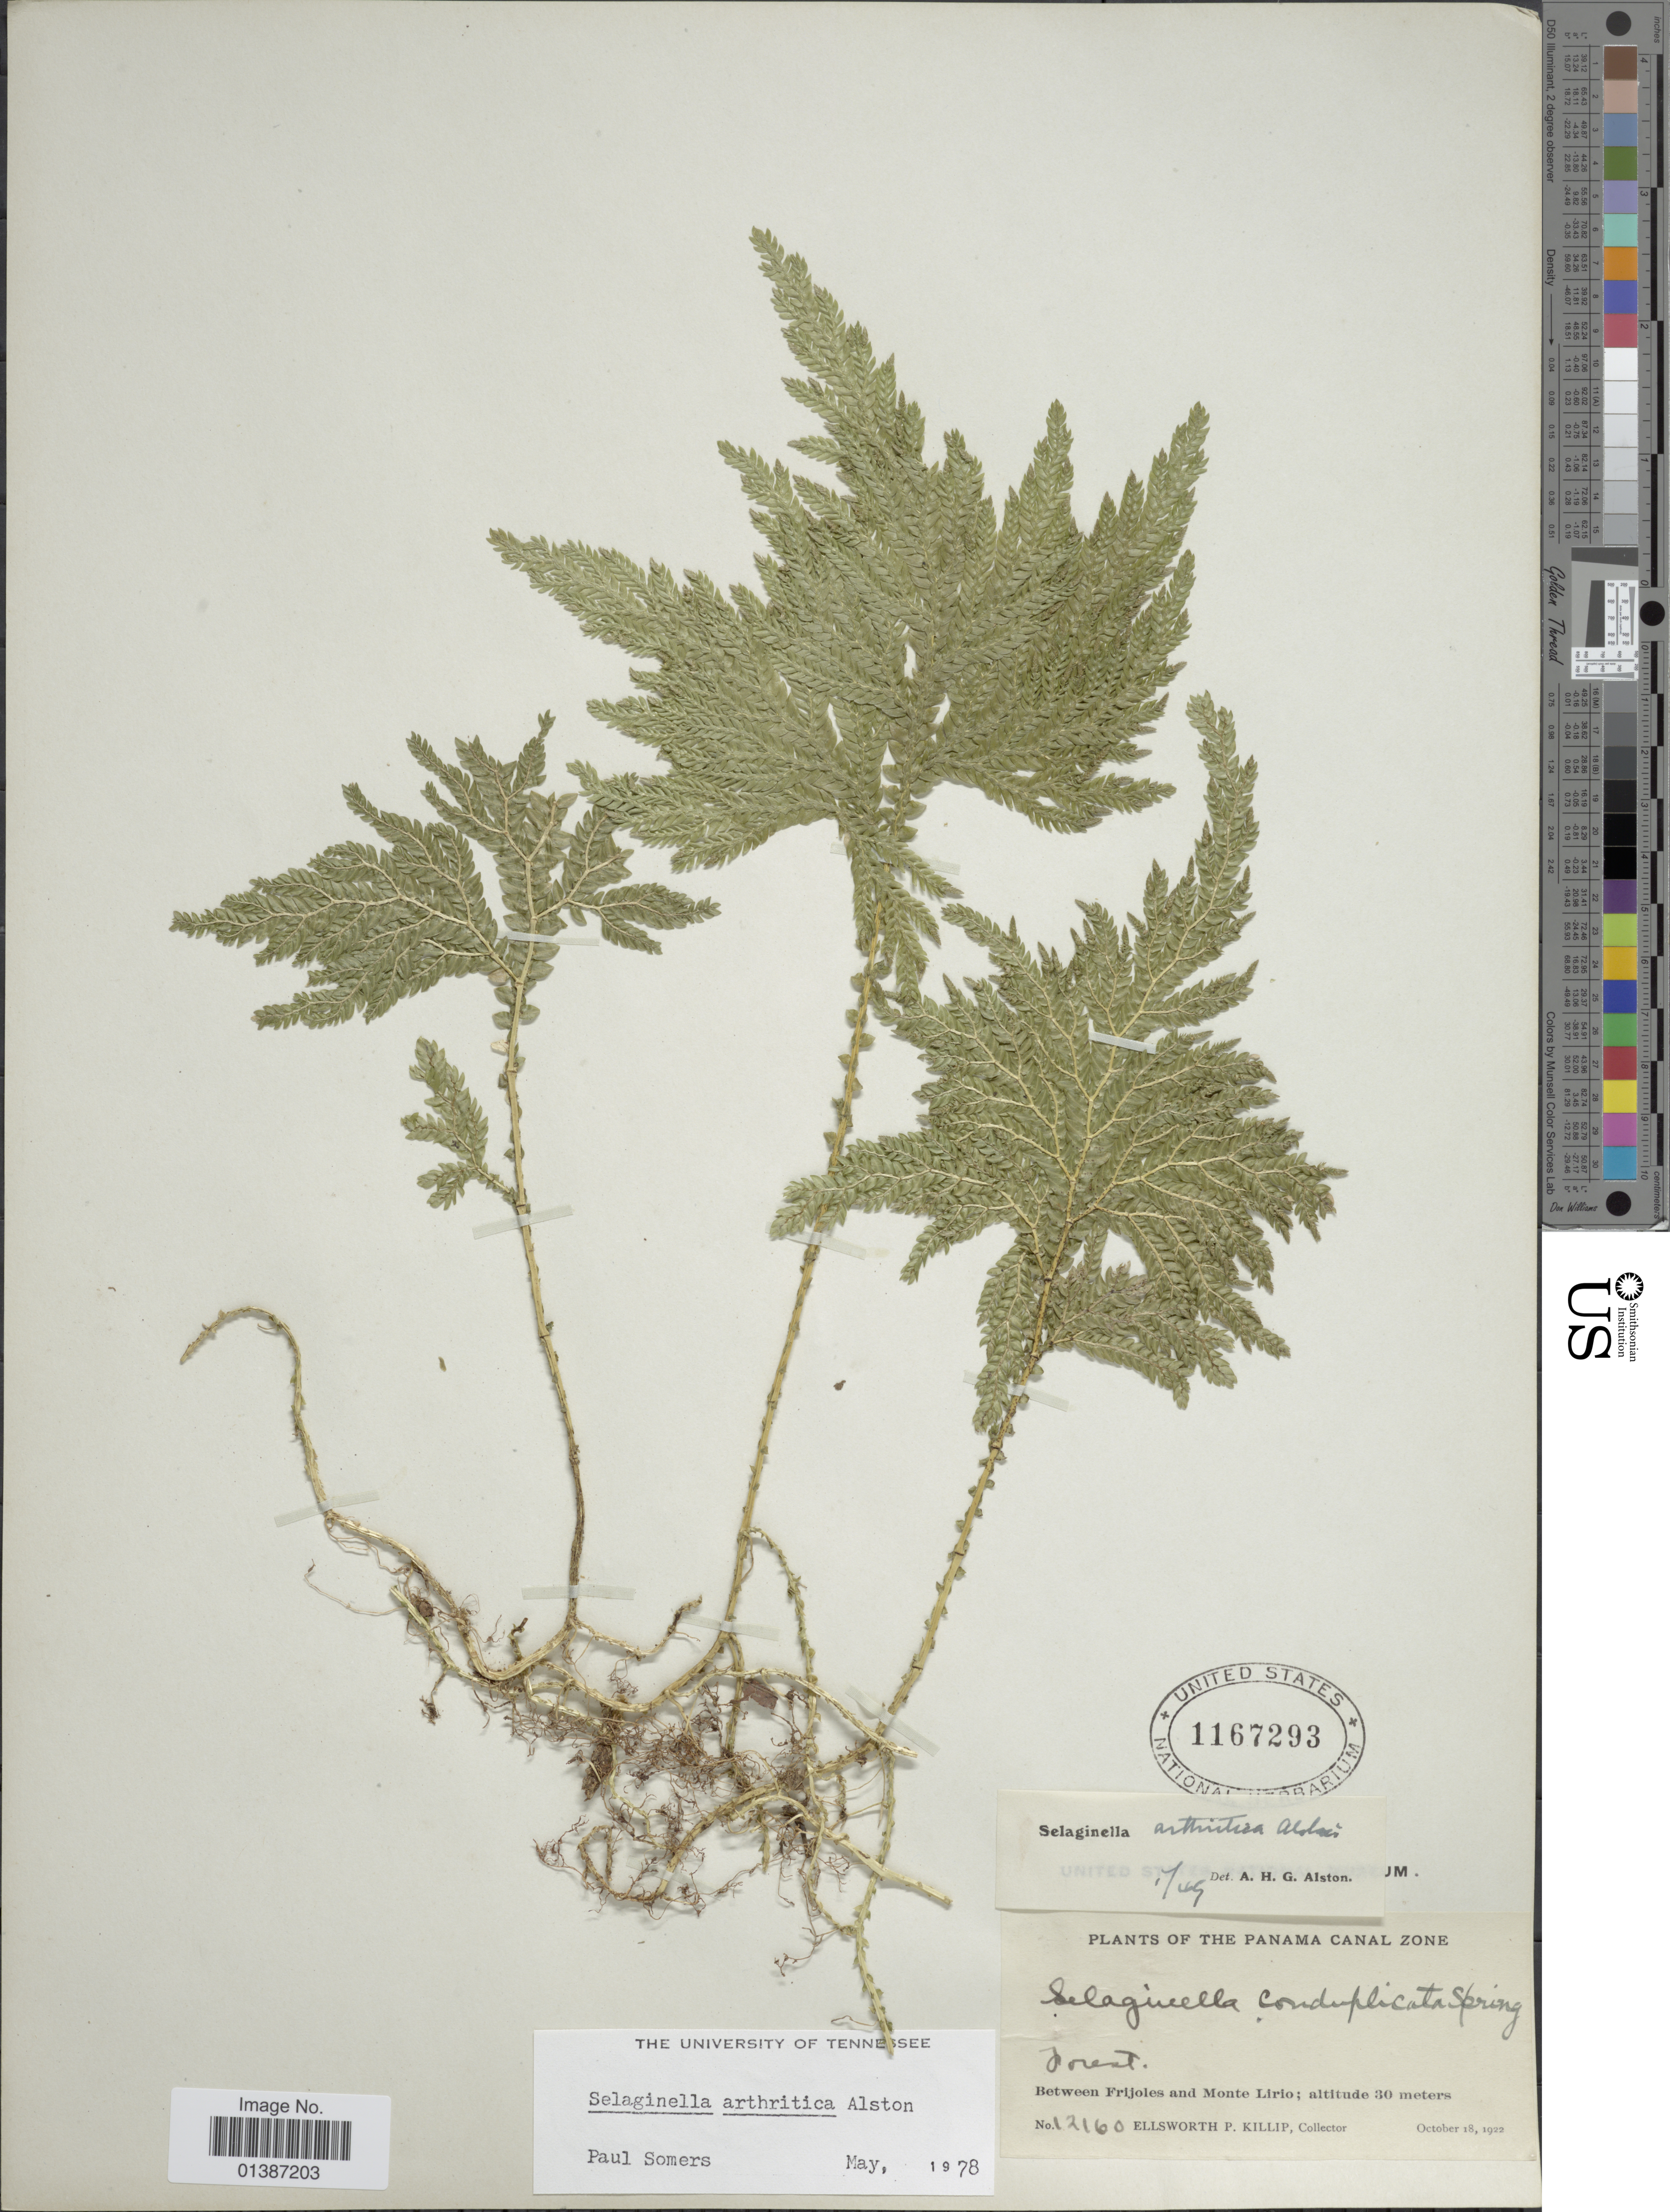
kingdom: Plantae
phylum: Tracheophyta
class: Lycopodiopsida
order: Selaginellales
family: Selaginellaceae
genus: Selaginella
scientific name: Selaginella arthritica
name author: Alston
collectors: E. P. Killip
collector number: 12160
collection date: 1922-10-18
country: Panama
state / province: Colón / Panamá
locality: Canal Zone. Between Frijoles and Monte Lirio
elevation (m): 30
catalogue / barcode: US 1167293